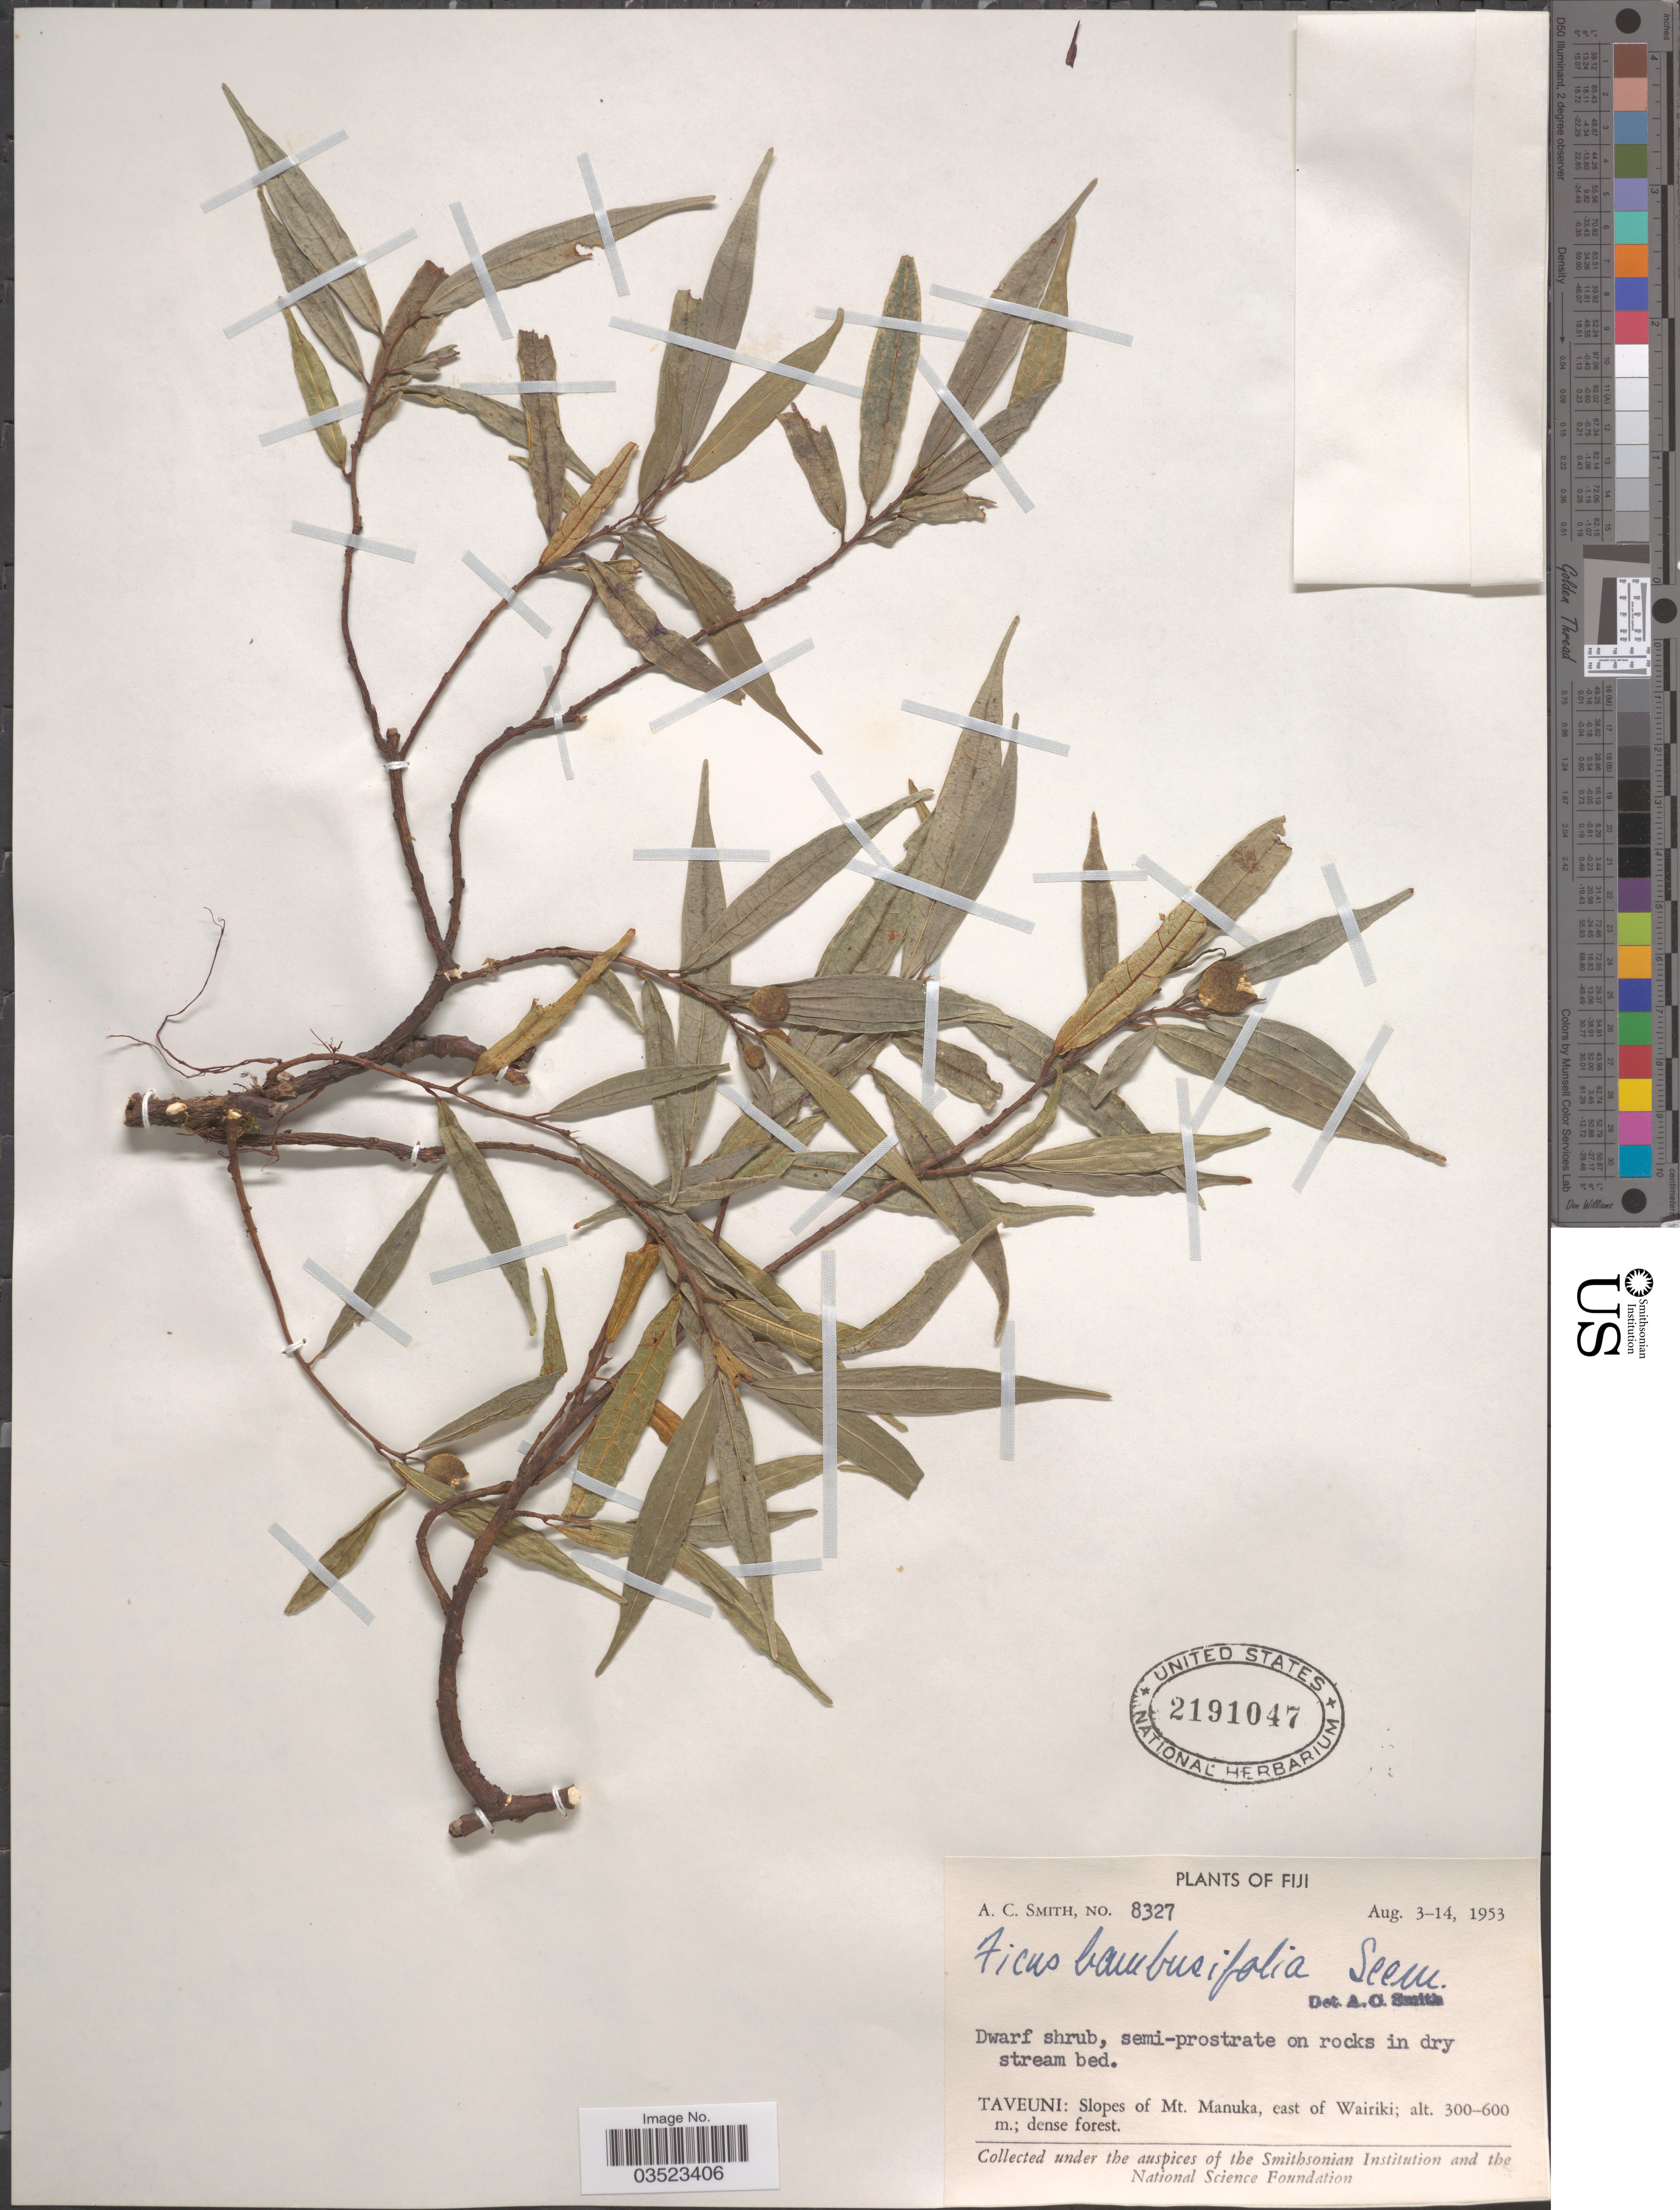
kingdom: Plantae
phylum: Tracheophyta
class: Magnoliopsida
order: Rosales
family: Moraceae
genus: Ficus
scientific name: Ficus bambusaefolia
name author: Seem.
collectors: A. C. Smith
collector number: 8327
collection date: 1953-08-03/1953-08-14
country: Fiji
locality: Taveuni: Slopes of Mt. Manuka, east of Wairiki.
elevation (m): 300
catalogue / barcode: US 2191047